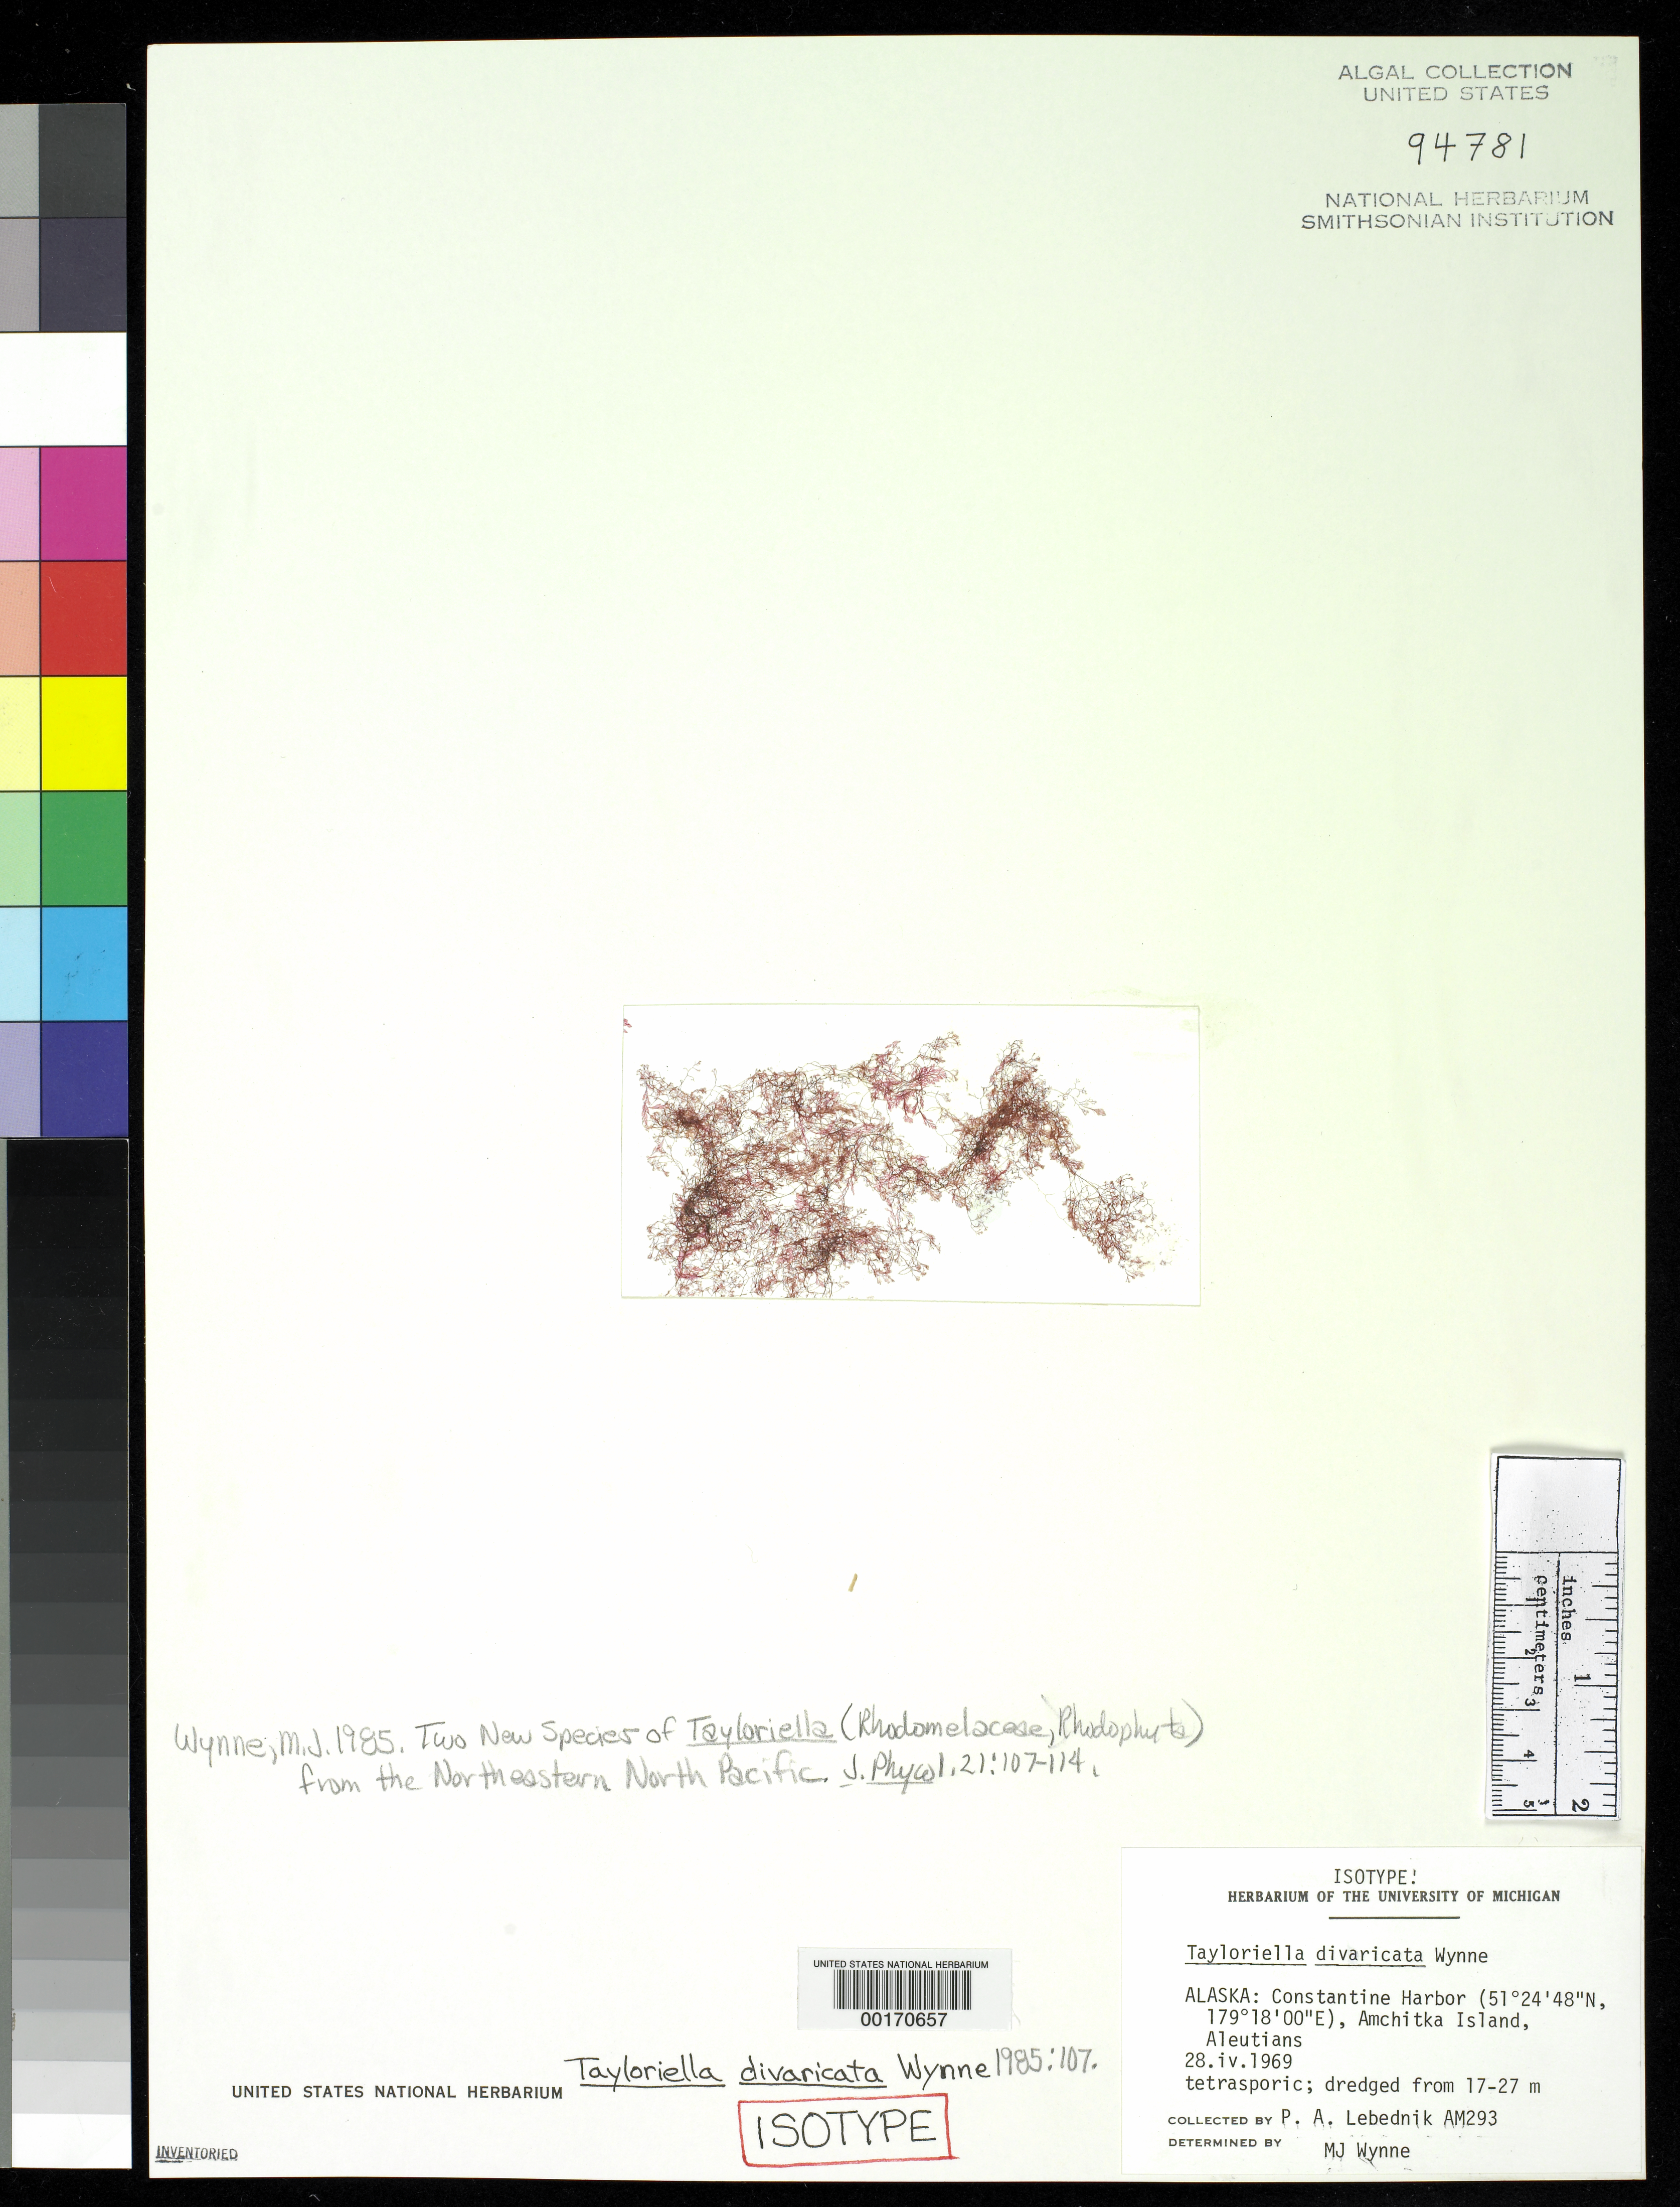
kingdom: Plantae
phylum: Rhodophyta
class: Florideophyceae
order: Ceramiales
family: Rhodomelaceae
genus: Tayloriella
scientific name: Tayloriella divaricata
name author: M.J. Wynne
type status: Isotype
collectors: P. Lebednik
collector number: AM293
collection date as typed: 28 Apr 1969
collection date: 1969-04-28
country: United States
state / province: Alaska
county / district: Aleutian Islands Division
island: Amchitka Island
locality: Constantine Harbor.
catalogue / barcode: US 94781